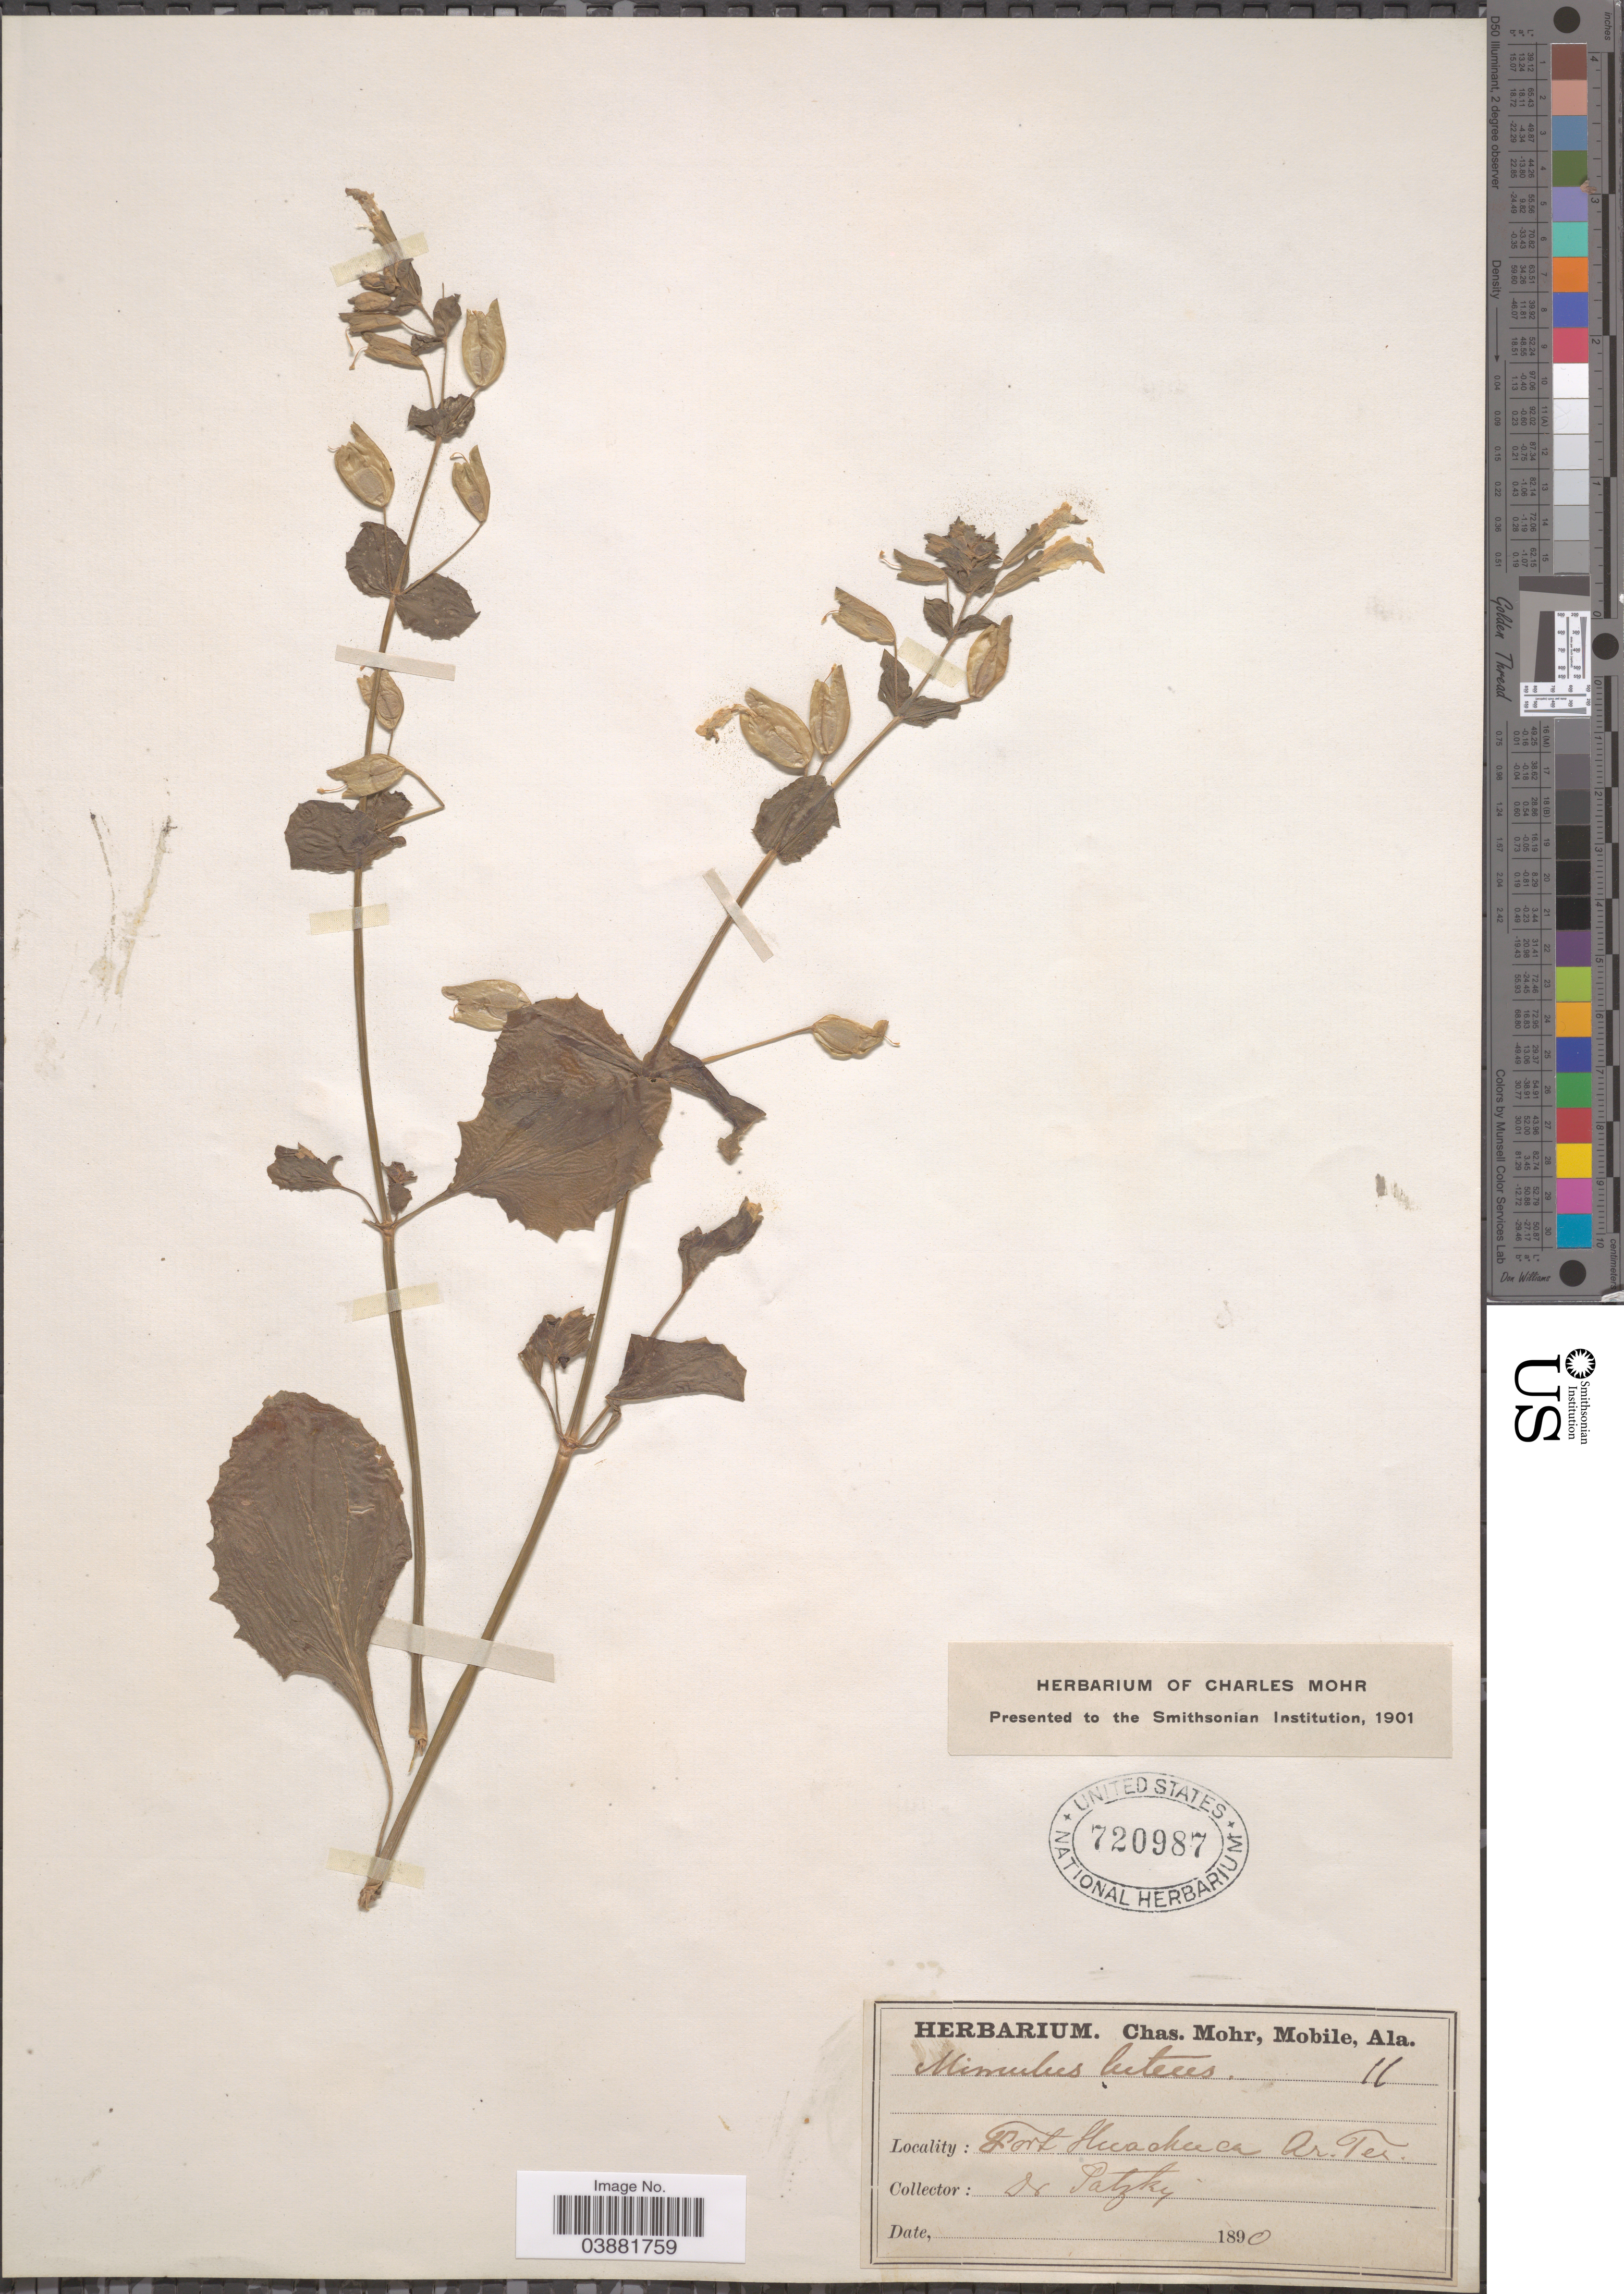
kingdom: Plantae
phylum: Tracheophyta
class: Magnoliopsida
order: Lamiales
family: Phrymaceae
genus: Mimulus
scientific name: Mimulus guttatus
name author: DC.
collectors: -. Patzky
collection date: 1890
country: United States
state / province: Arizona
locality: Fort Huachuca.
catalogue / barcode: US 720987